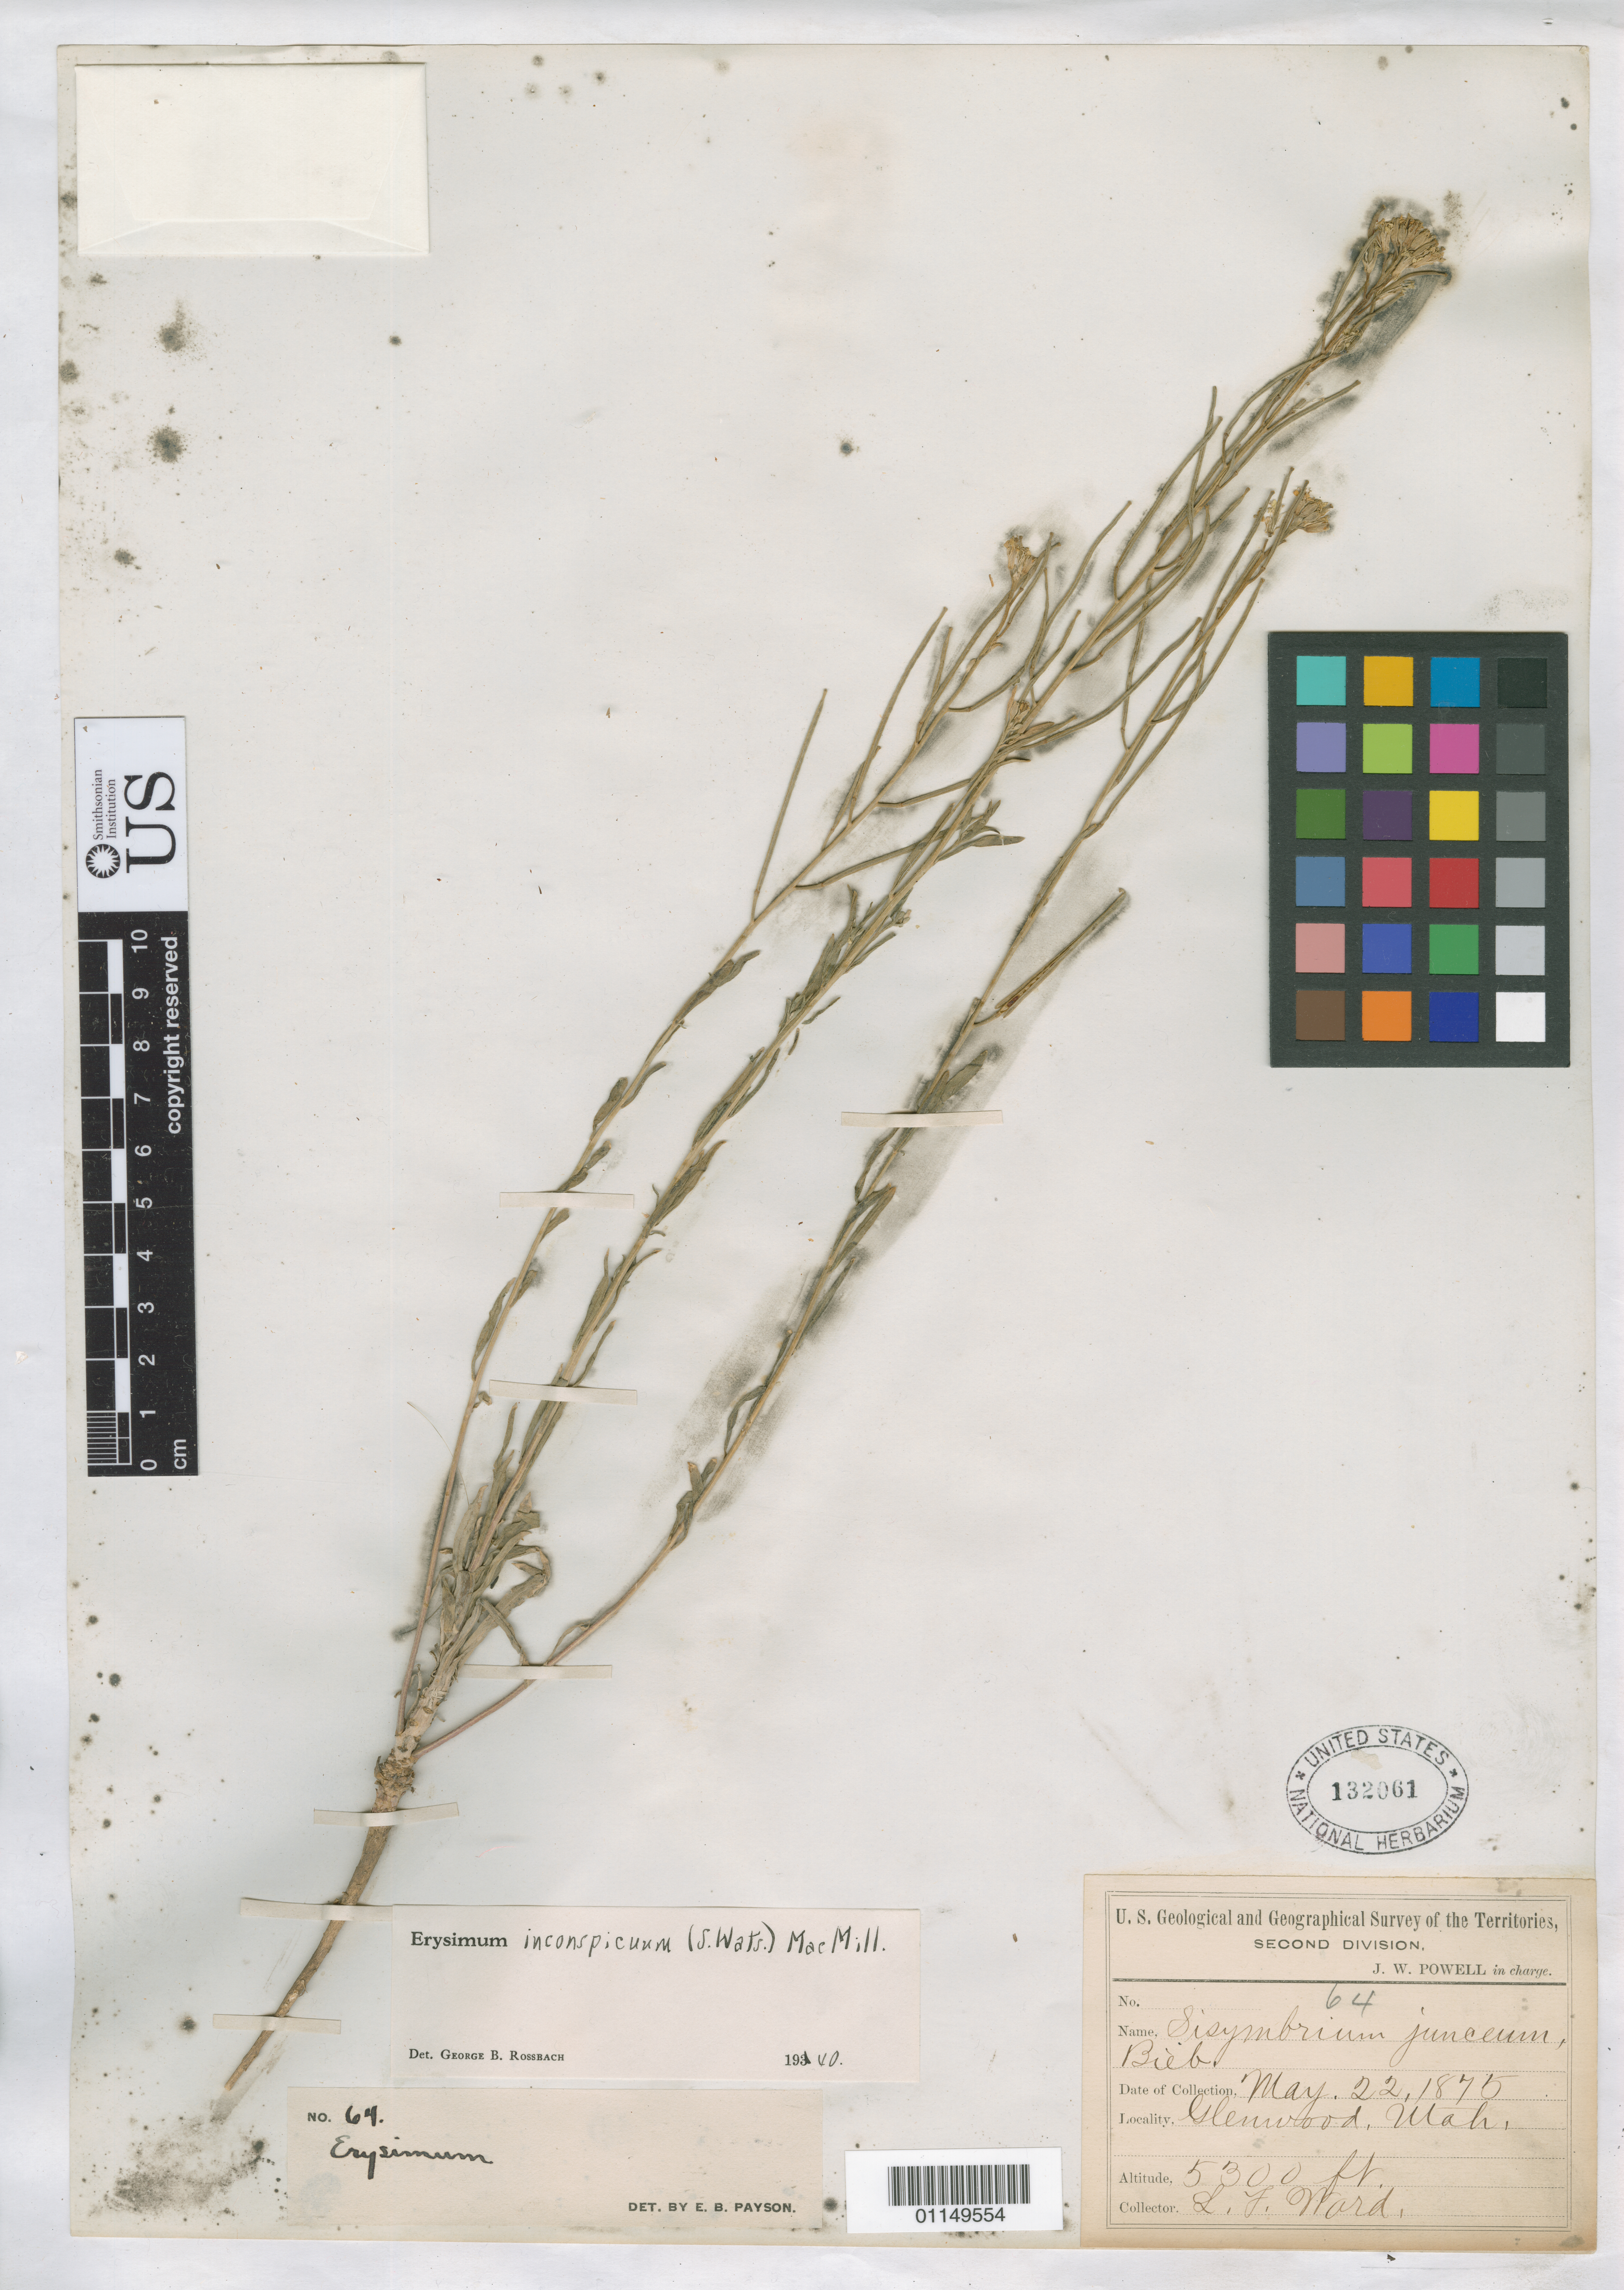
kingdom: Plantae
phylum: Tracheophyta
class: Magnoliopsida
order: Brassicales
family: Brassicaceae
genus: Erysimum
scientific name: Erysimum inconspicuum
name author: (S. Watson) MacMill.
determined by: Price, R.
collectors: L. F. Ward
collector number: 64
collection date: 1875-05-22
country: United States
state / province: Utah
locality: Glenwood.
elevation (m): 1615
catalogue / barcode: US 132061